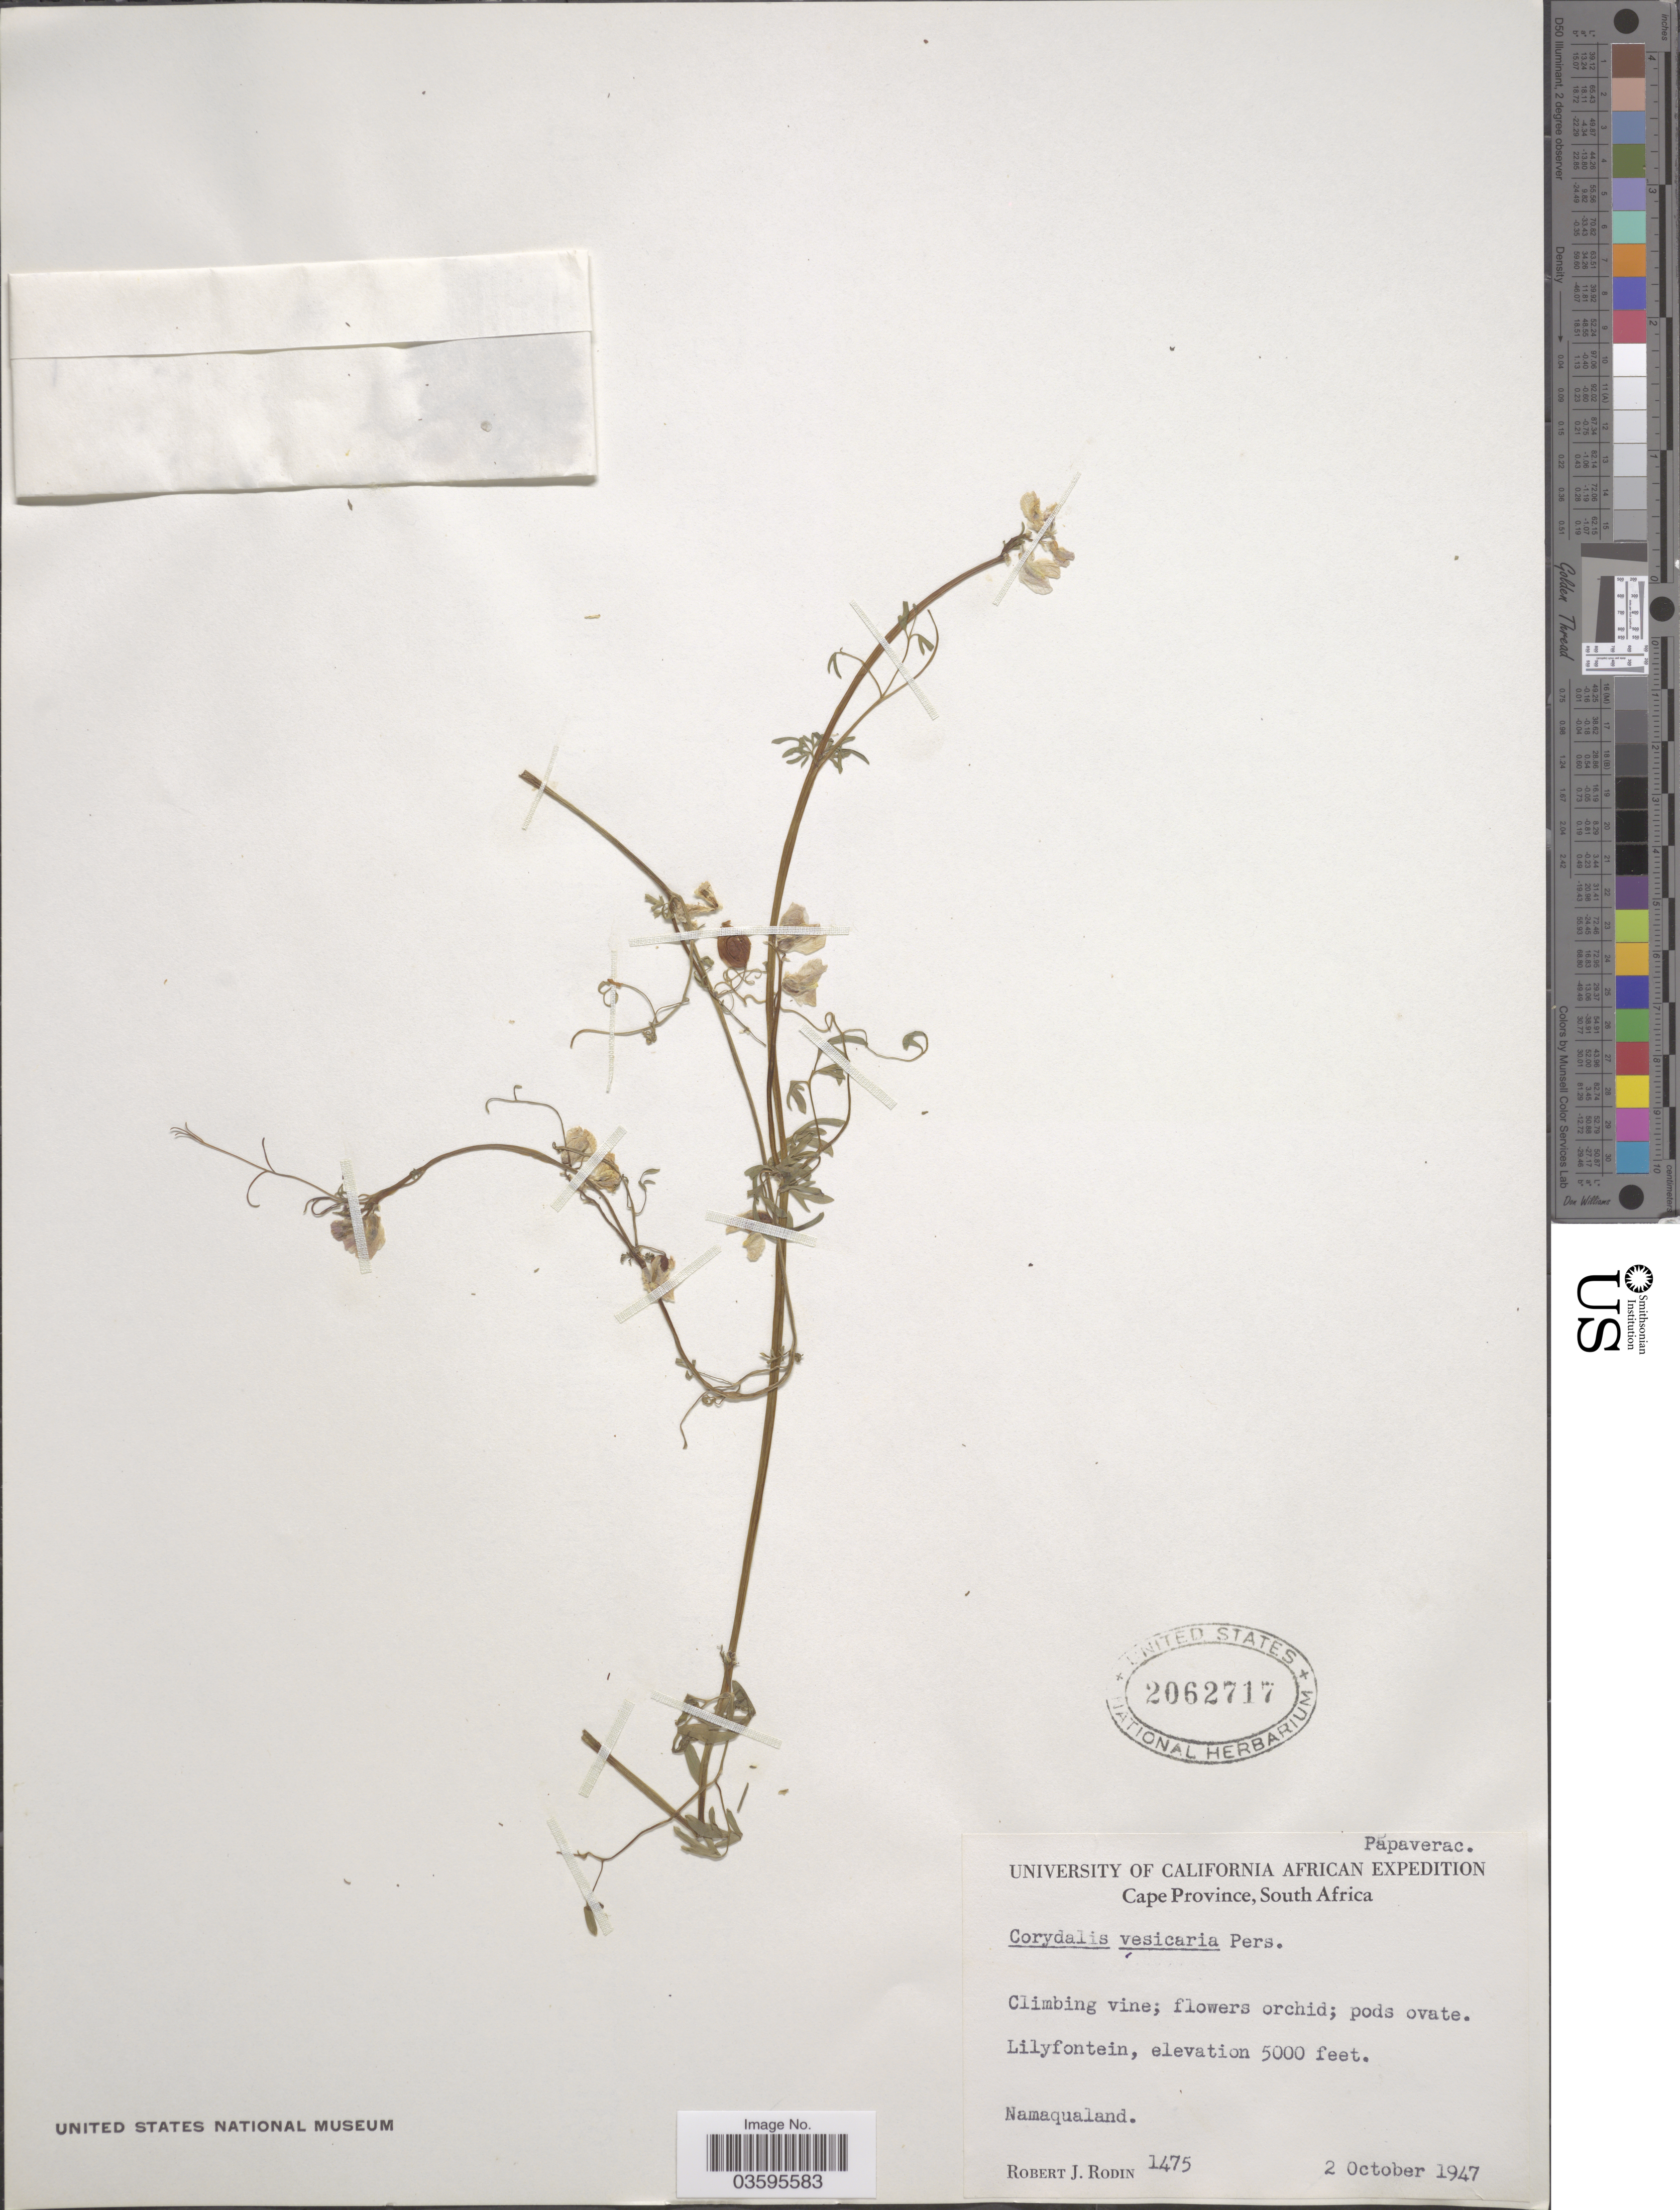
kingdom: Plantae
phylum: Tracheophyta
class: Magnoliopsida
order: Ranunculales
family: Papaveraceae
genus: Corydalis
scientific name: Corydalis vesicaria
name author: (L.) Pers.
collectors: R. J. Rodin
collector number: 1475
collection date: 1947-10-02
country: South Africa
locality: Lilyfontein. Namaqualand.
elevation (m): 1524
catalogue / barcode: US 2062717